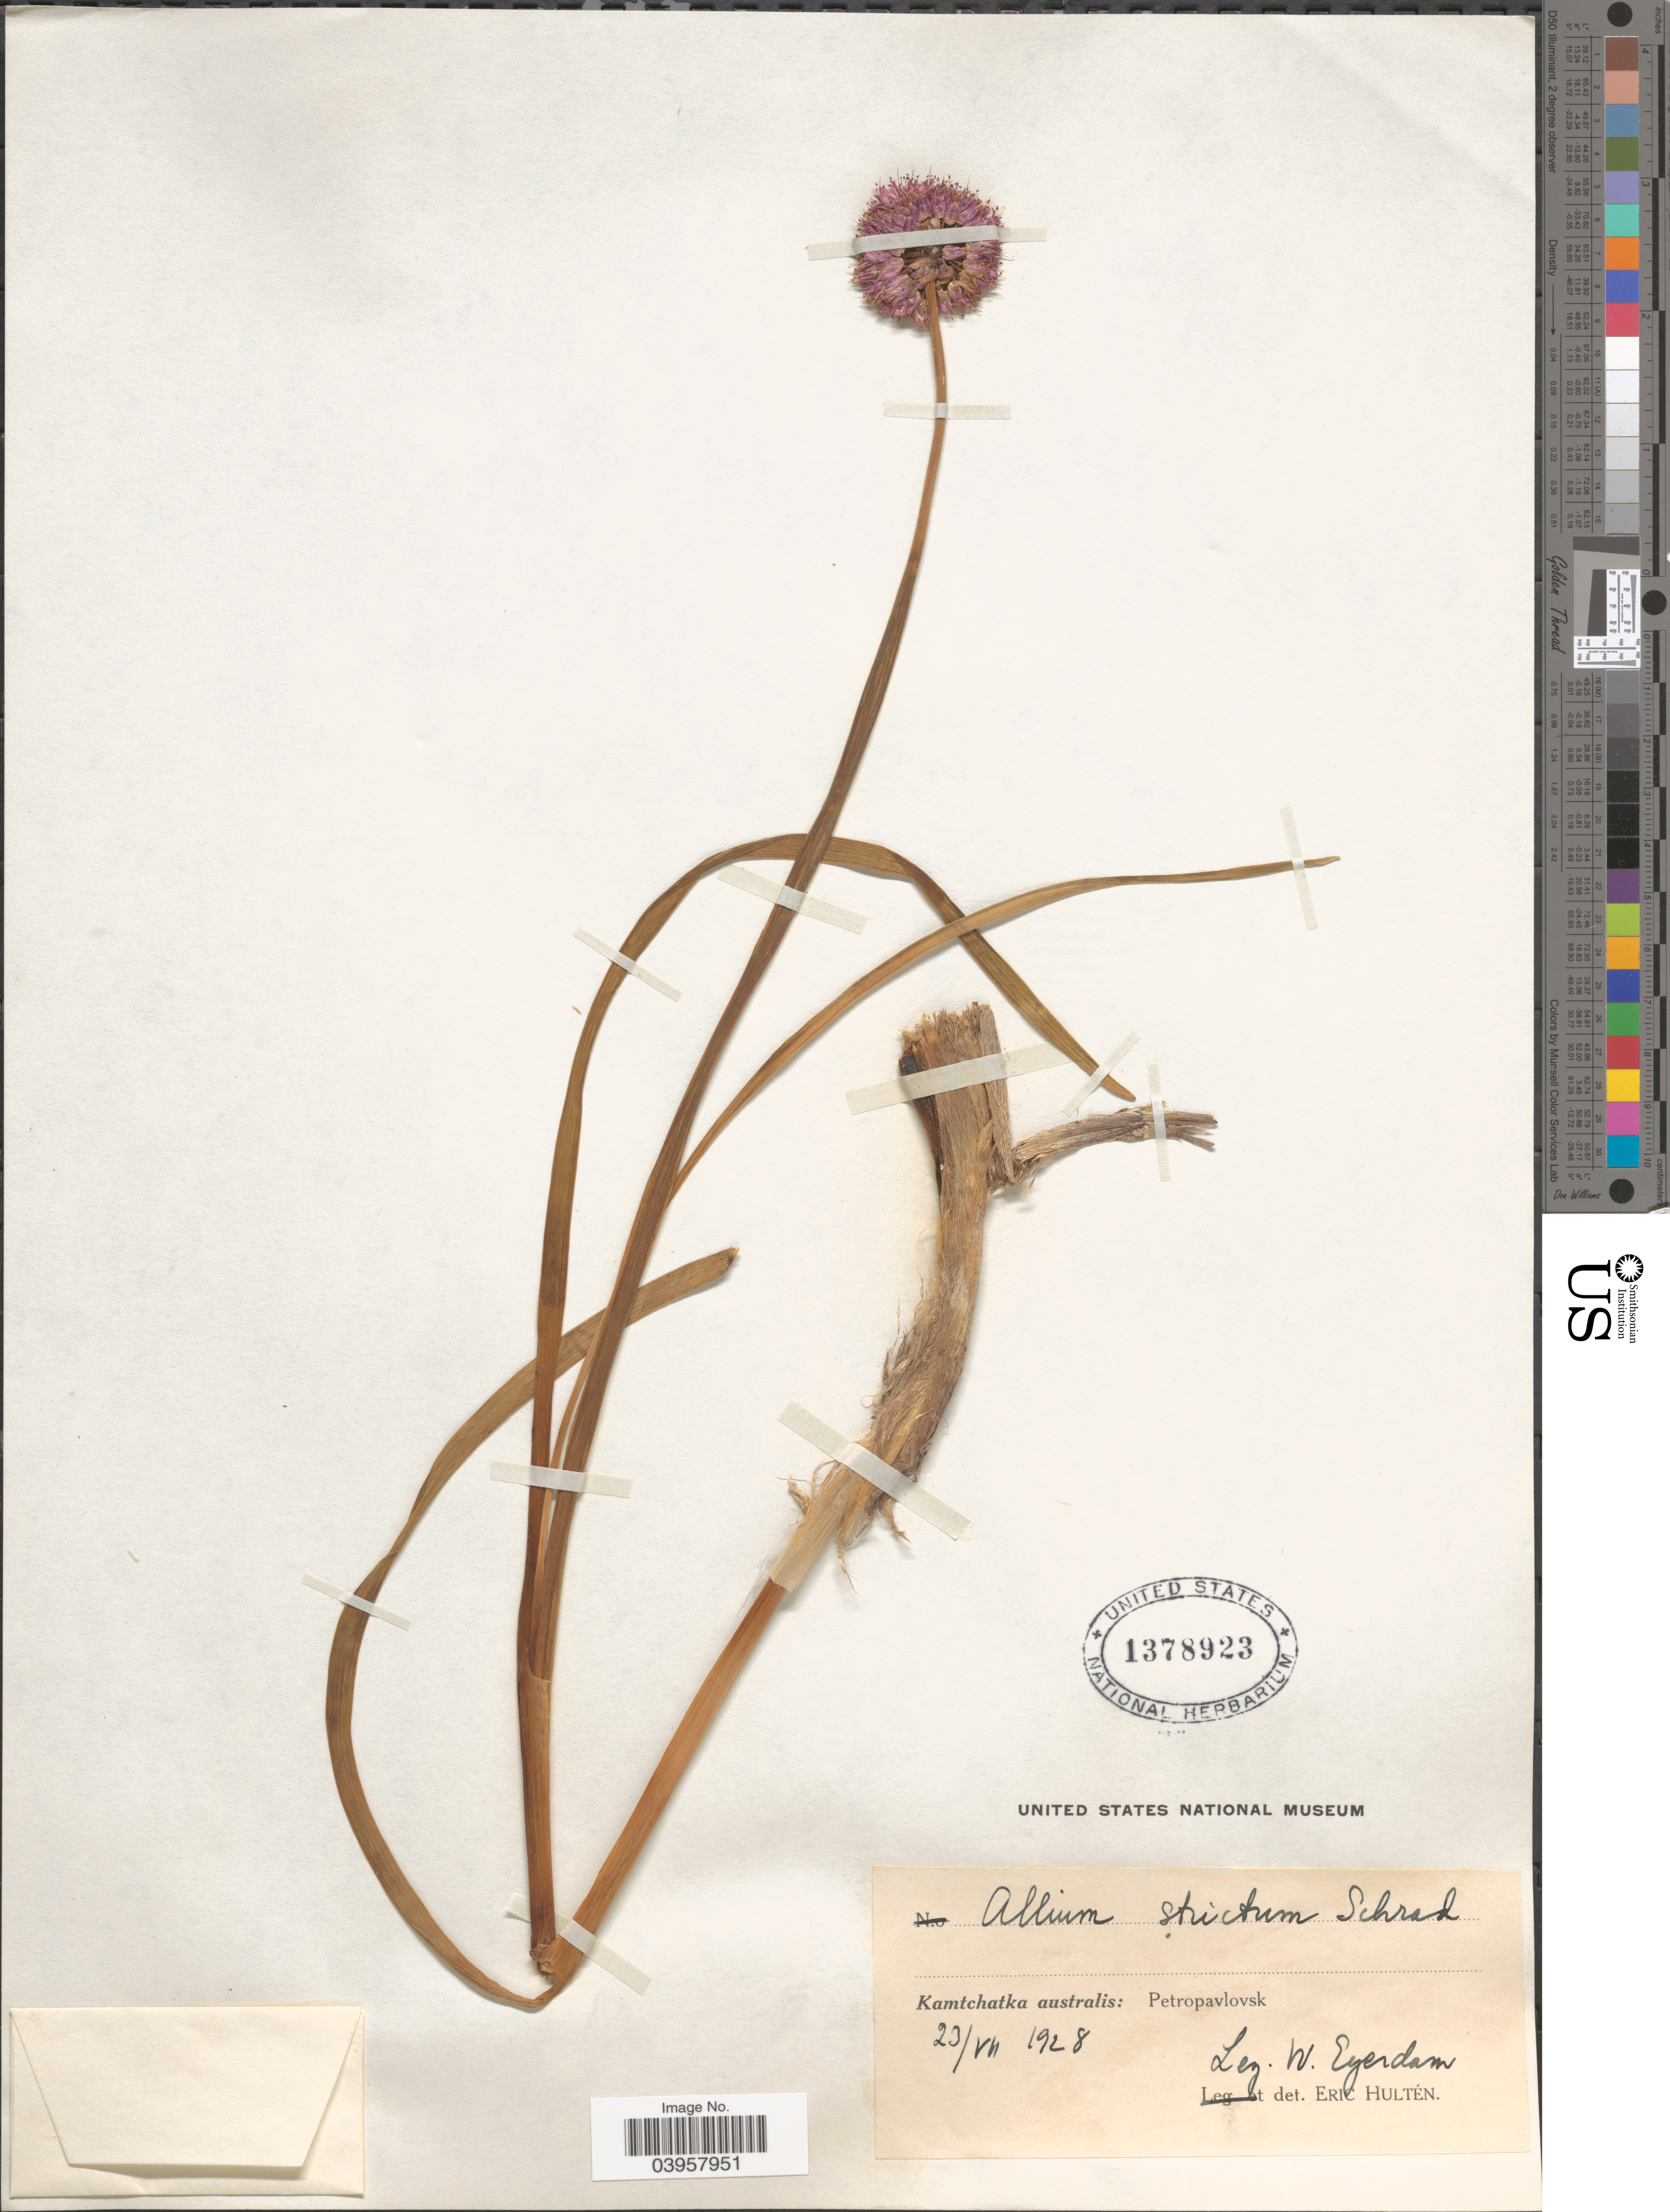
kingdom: Plantae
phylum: Tracheophyta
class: Liliopsida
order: Asparagales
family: Amaryllidaceae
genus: Allium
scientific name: Allium strictum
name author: Schrad.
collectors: W. J. Eyerdam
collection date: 1928-07-23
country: Russian Federation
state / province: Kamchatka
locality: Kamtchatka australis: Petropavlovsk.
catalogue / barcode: US 1378923